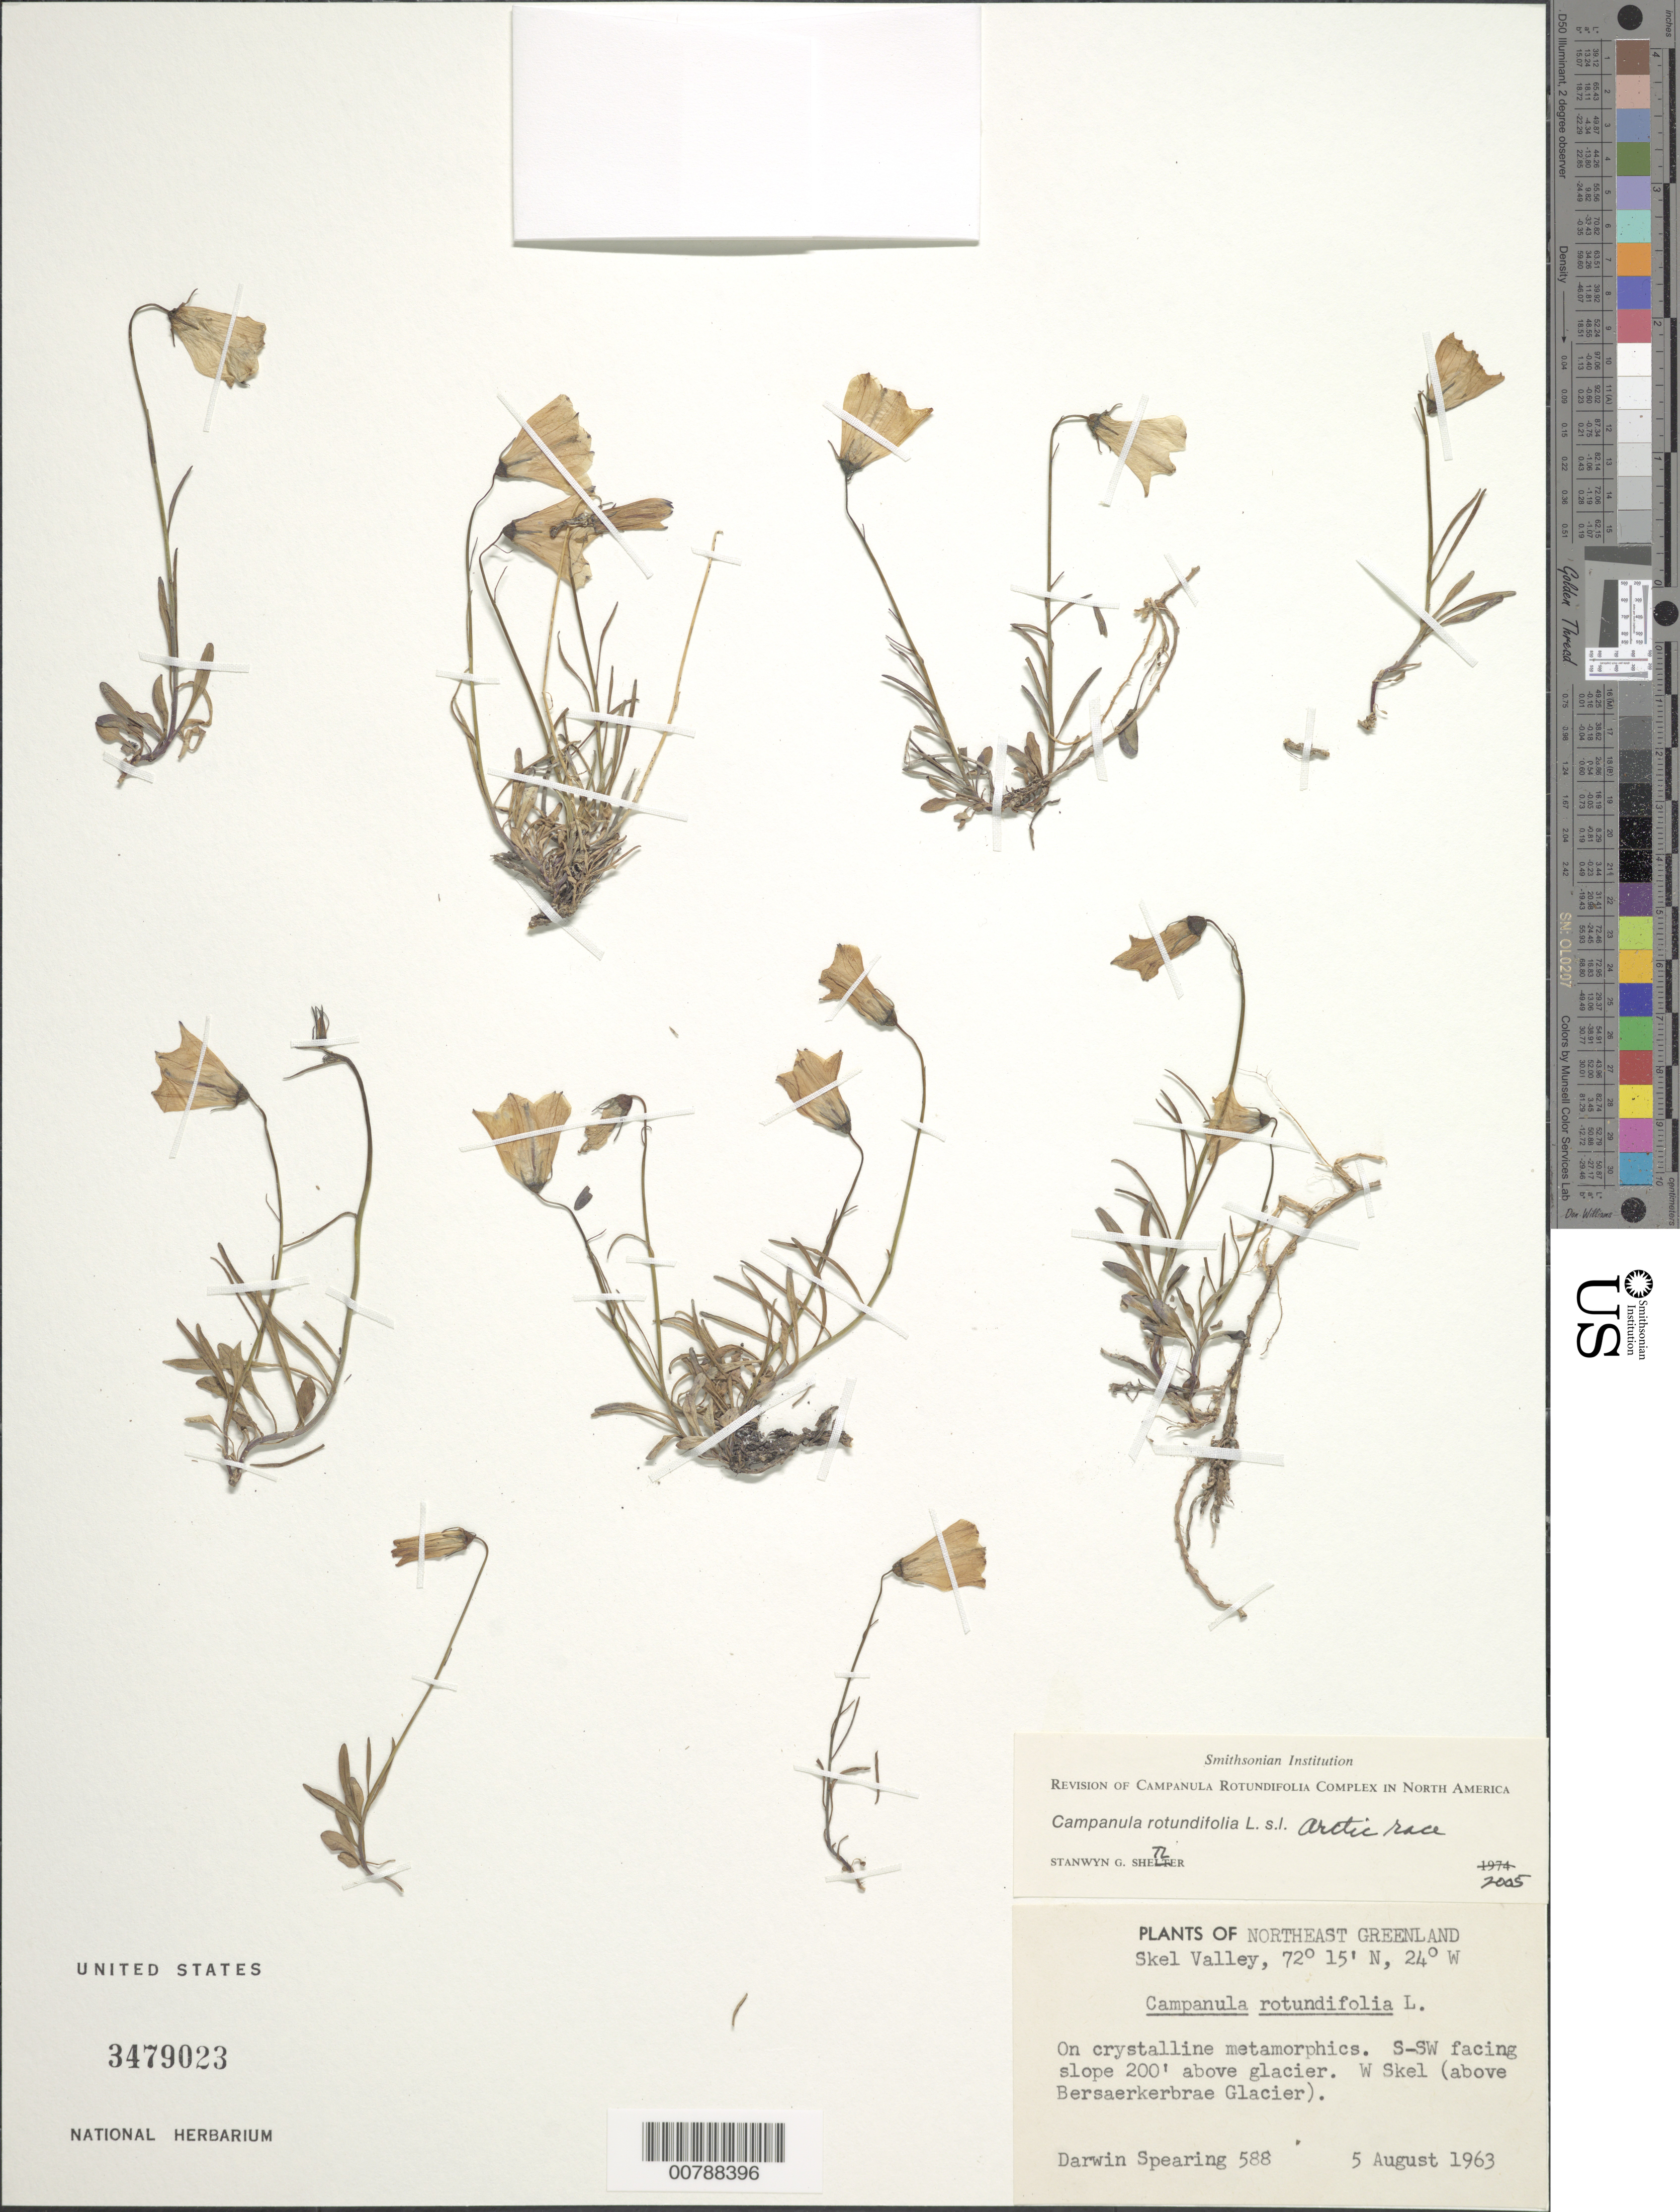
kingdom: Plantae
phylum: Tracheophyta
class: Magnoliopsida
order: Asterales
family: Campanulaceae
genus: Campanula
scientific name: Campanula rotundifolia L. Arctic race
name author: L.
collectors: D. Spearing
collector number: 588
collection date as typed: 5 August 1963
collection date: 1963-08-05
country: Greenland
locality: W Skel (above Bersaerkerbrae Glacier).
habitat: On crystalline metamorphics. S-SW facing slope 200' above glacier.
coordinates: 72 15' N, 24 W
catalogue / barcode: US 3479023